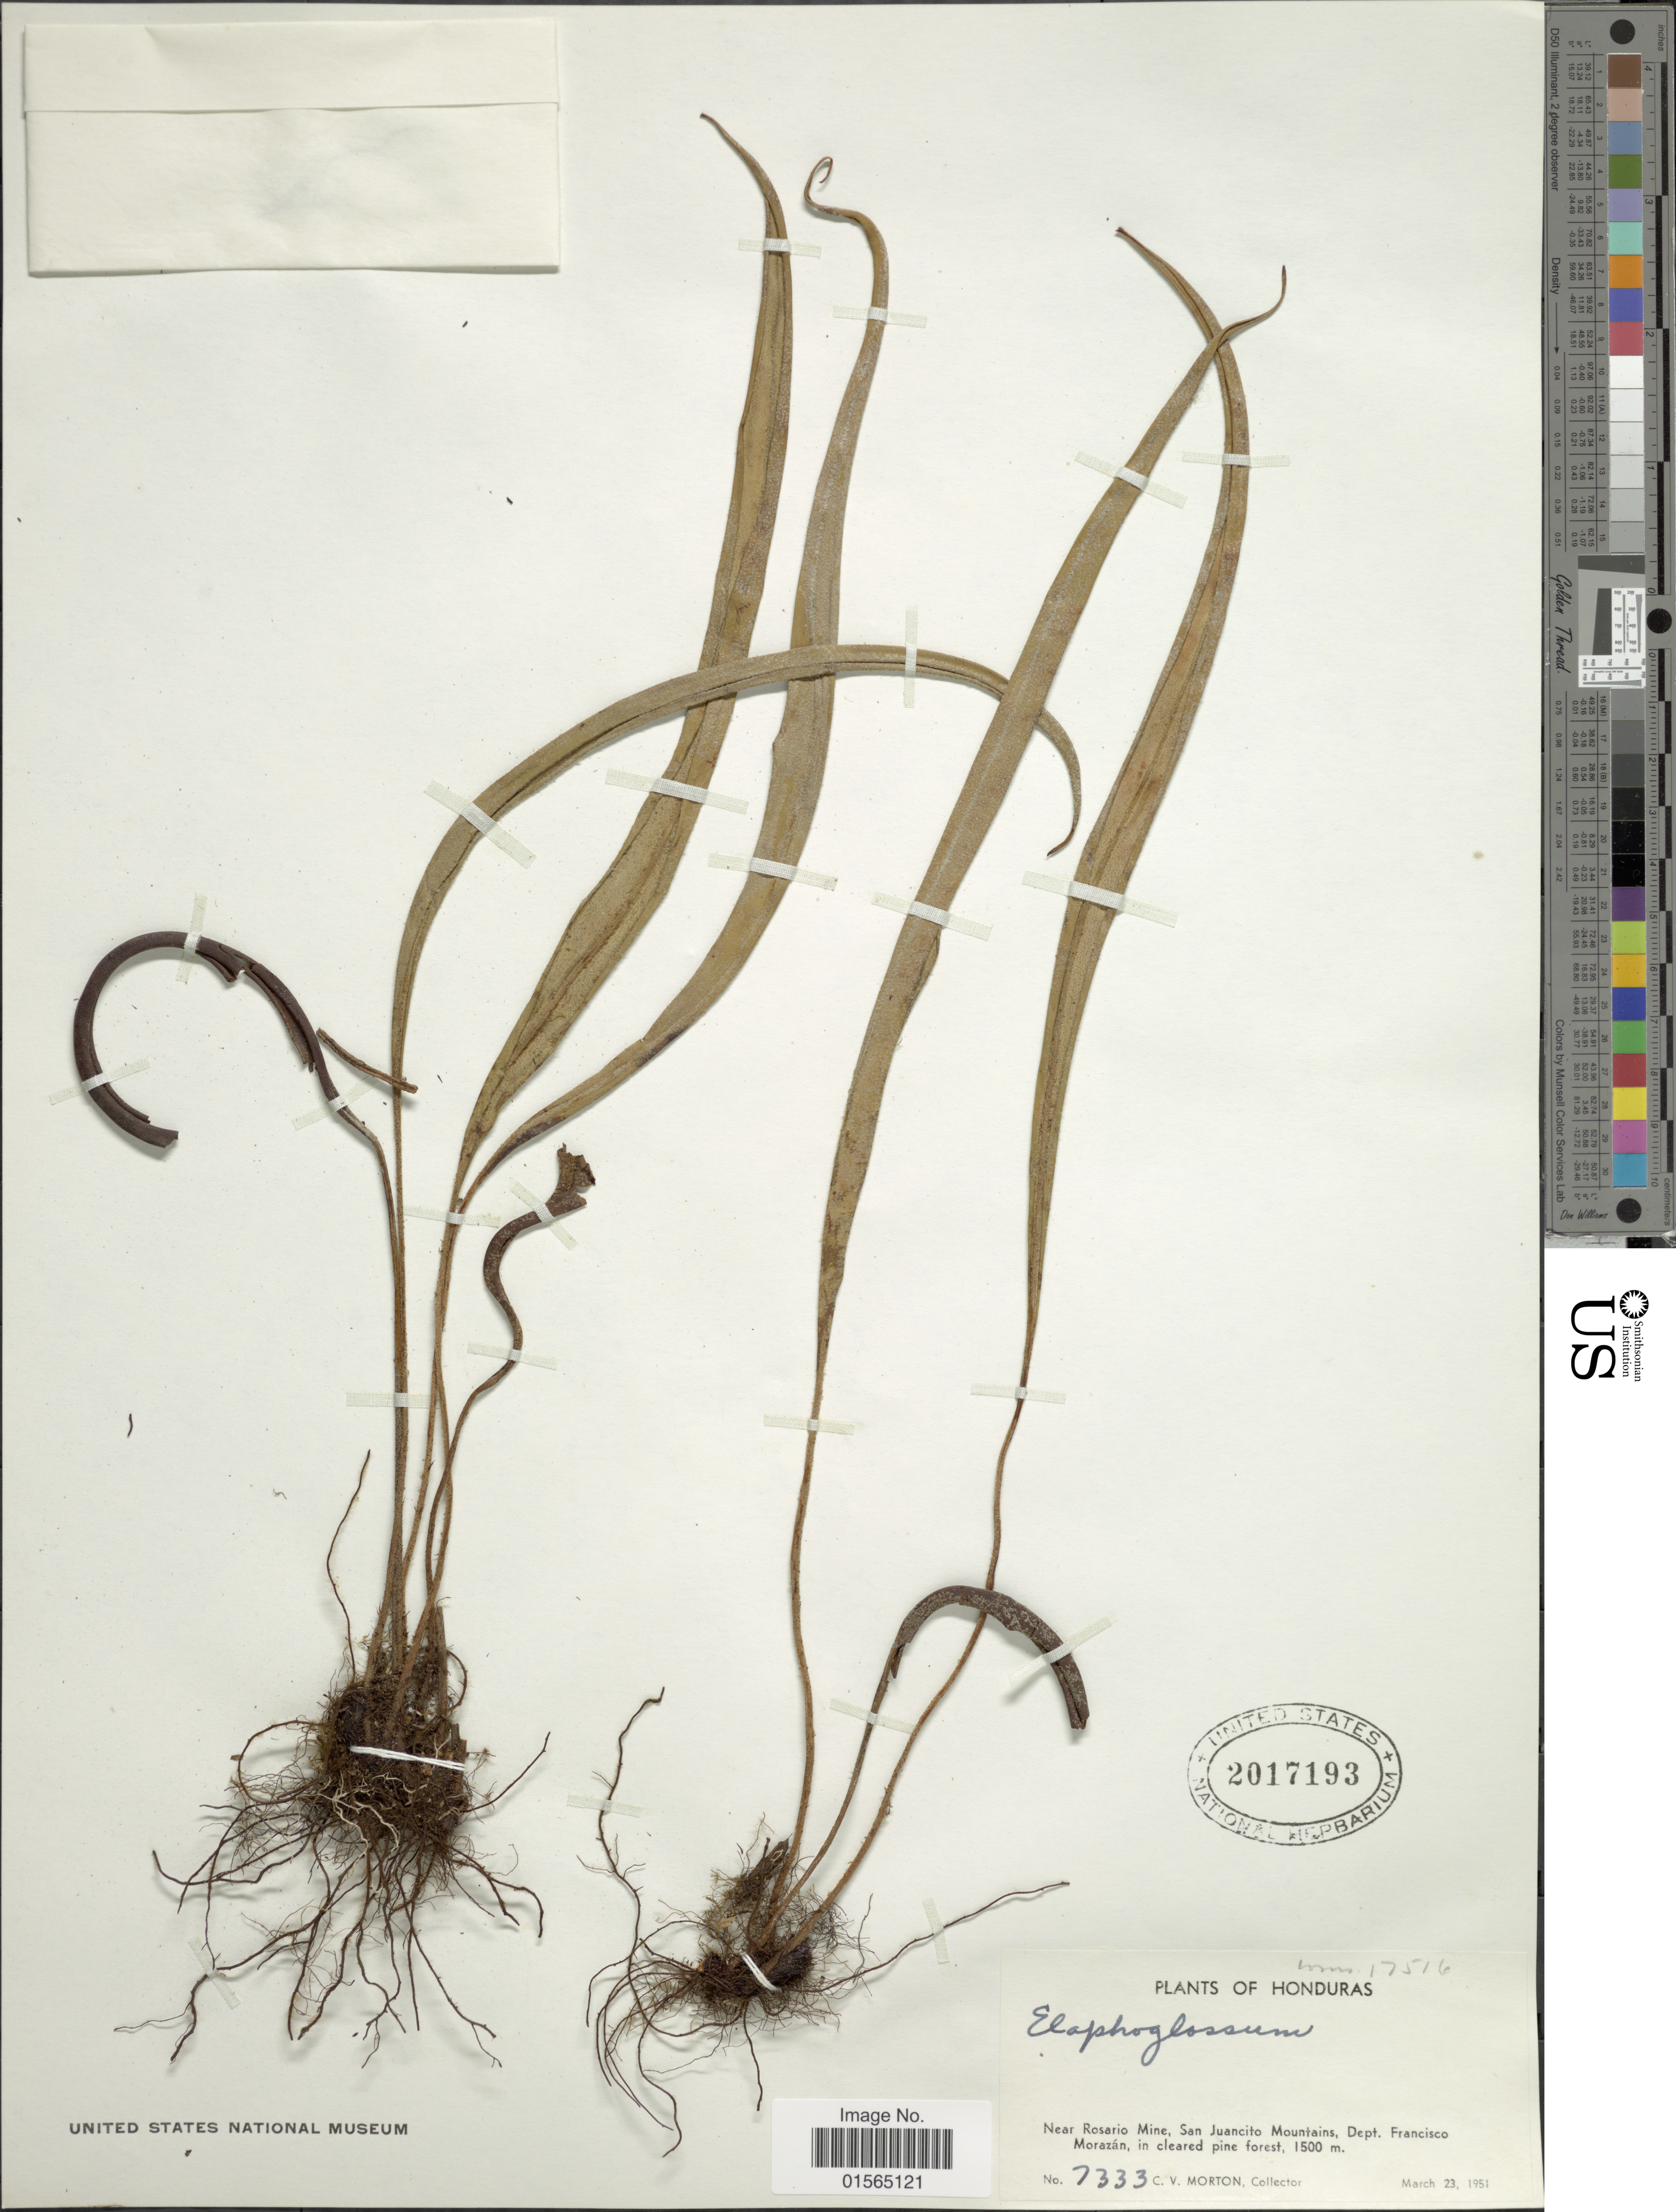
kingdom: Plantae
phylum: Tracheophyta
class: Polypodiopsida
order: Polypodiales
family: Dryopteridaceae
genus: Elaphoglossum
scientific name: Elaphoglossum tectum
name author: (Humb. & Bonpl.) Moore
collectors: C. V. Morton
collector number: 7333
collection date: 1951-03-23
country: Honduras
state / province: Fco. Morazán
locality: Near Rosario Mine, San Juancito Mountains, in cleared pine forest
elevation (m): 1500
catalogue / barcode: US 2017193